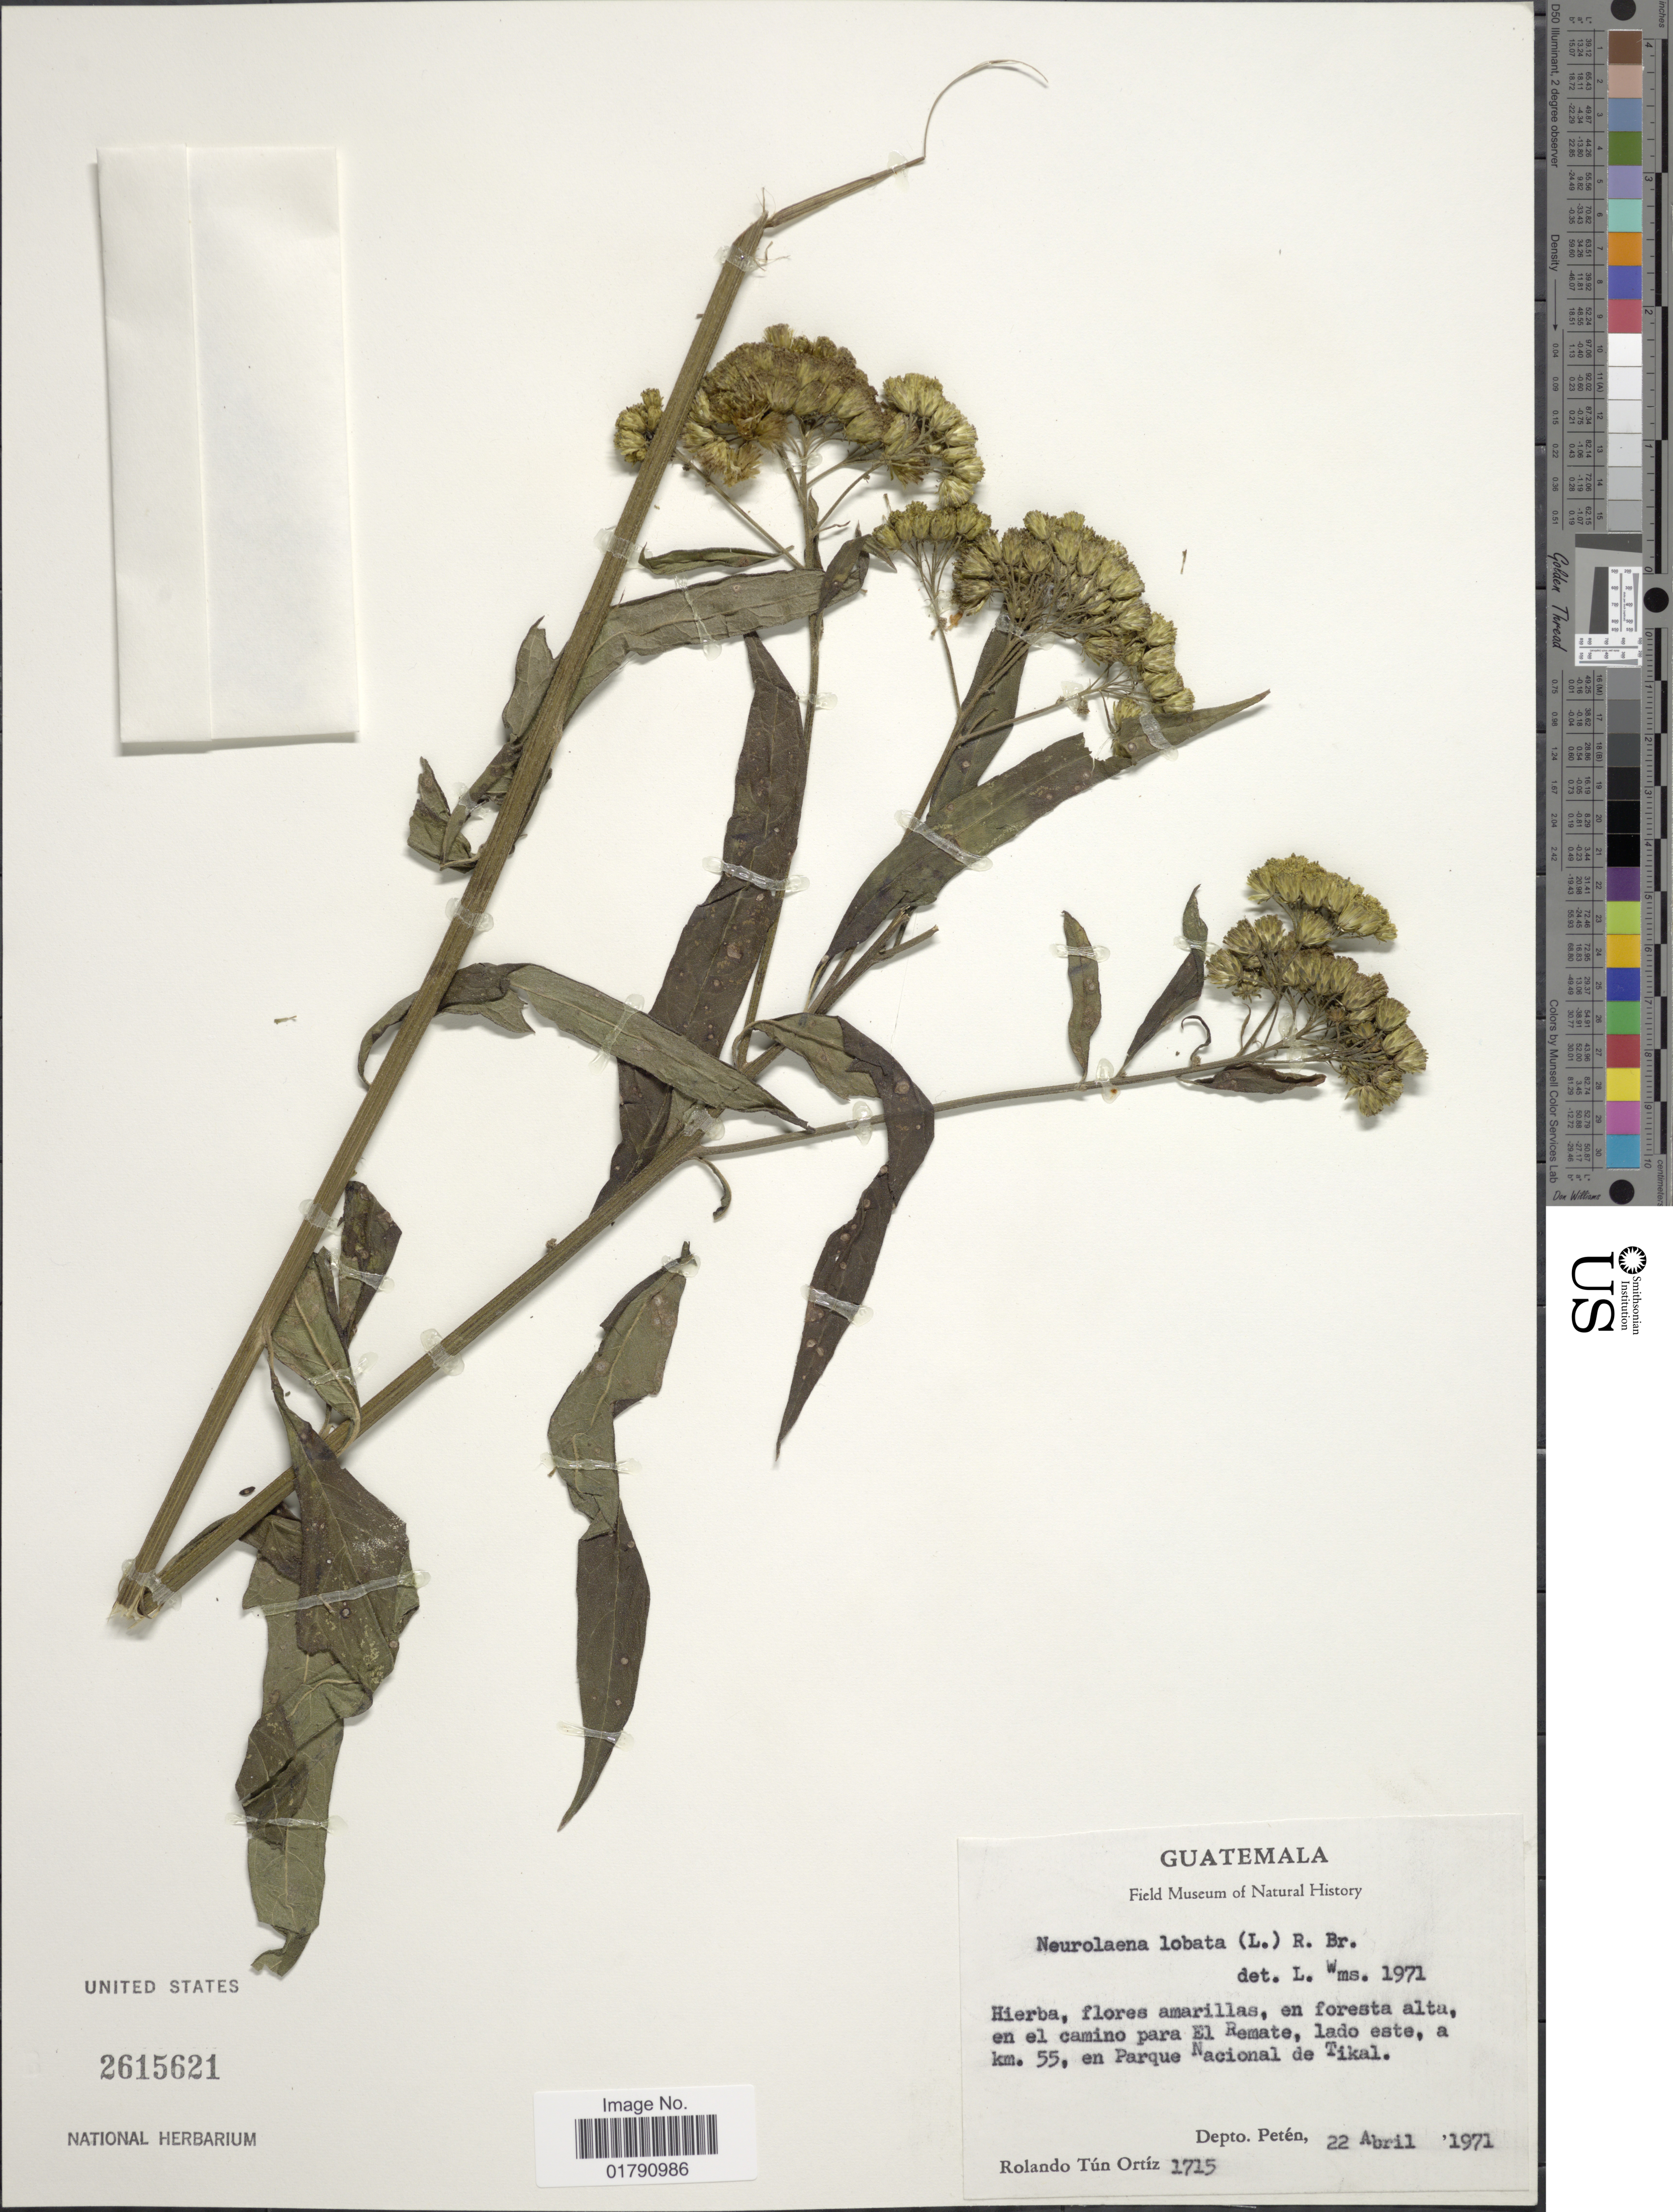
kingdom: Plantae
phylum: Tracheophyta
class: Magnoliopsida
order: Asterales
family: Asteraceae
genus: Neurolaena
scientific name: Neurolaena lobata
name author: (L.) R. Br. ex Cass.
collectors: R. T. Ortíz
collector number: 1715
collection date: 1971-04-22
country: Guatemala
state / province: El Petén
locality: En el camino para El Remate, lado este, a km 55, en Parque Nacional de Tikal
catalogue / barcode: US 2615621